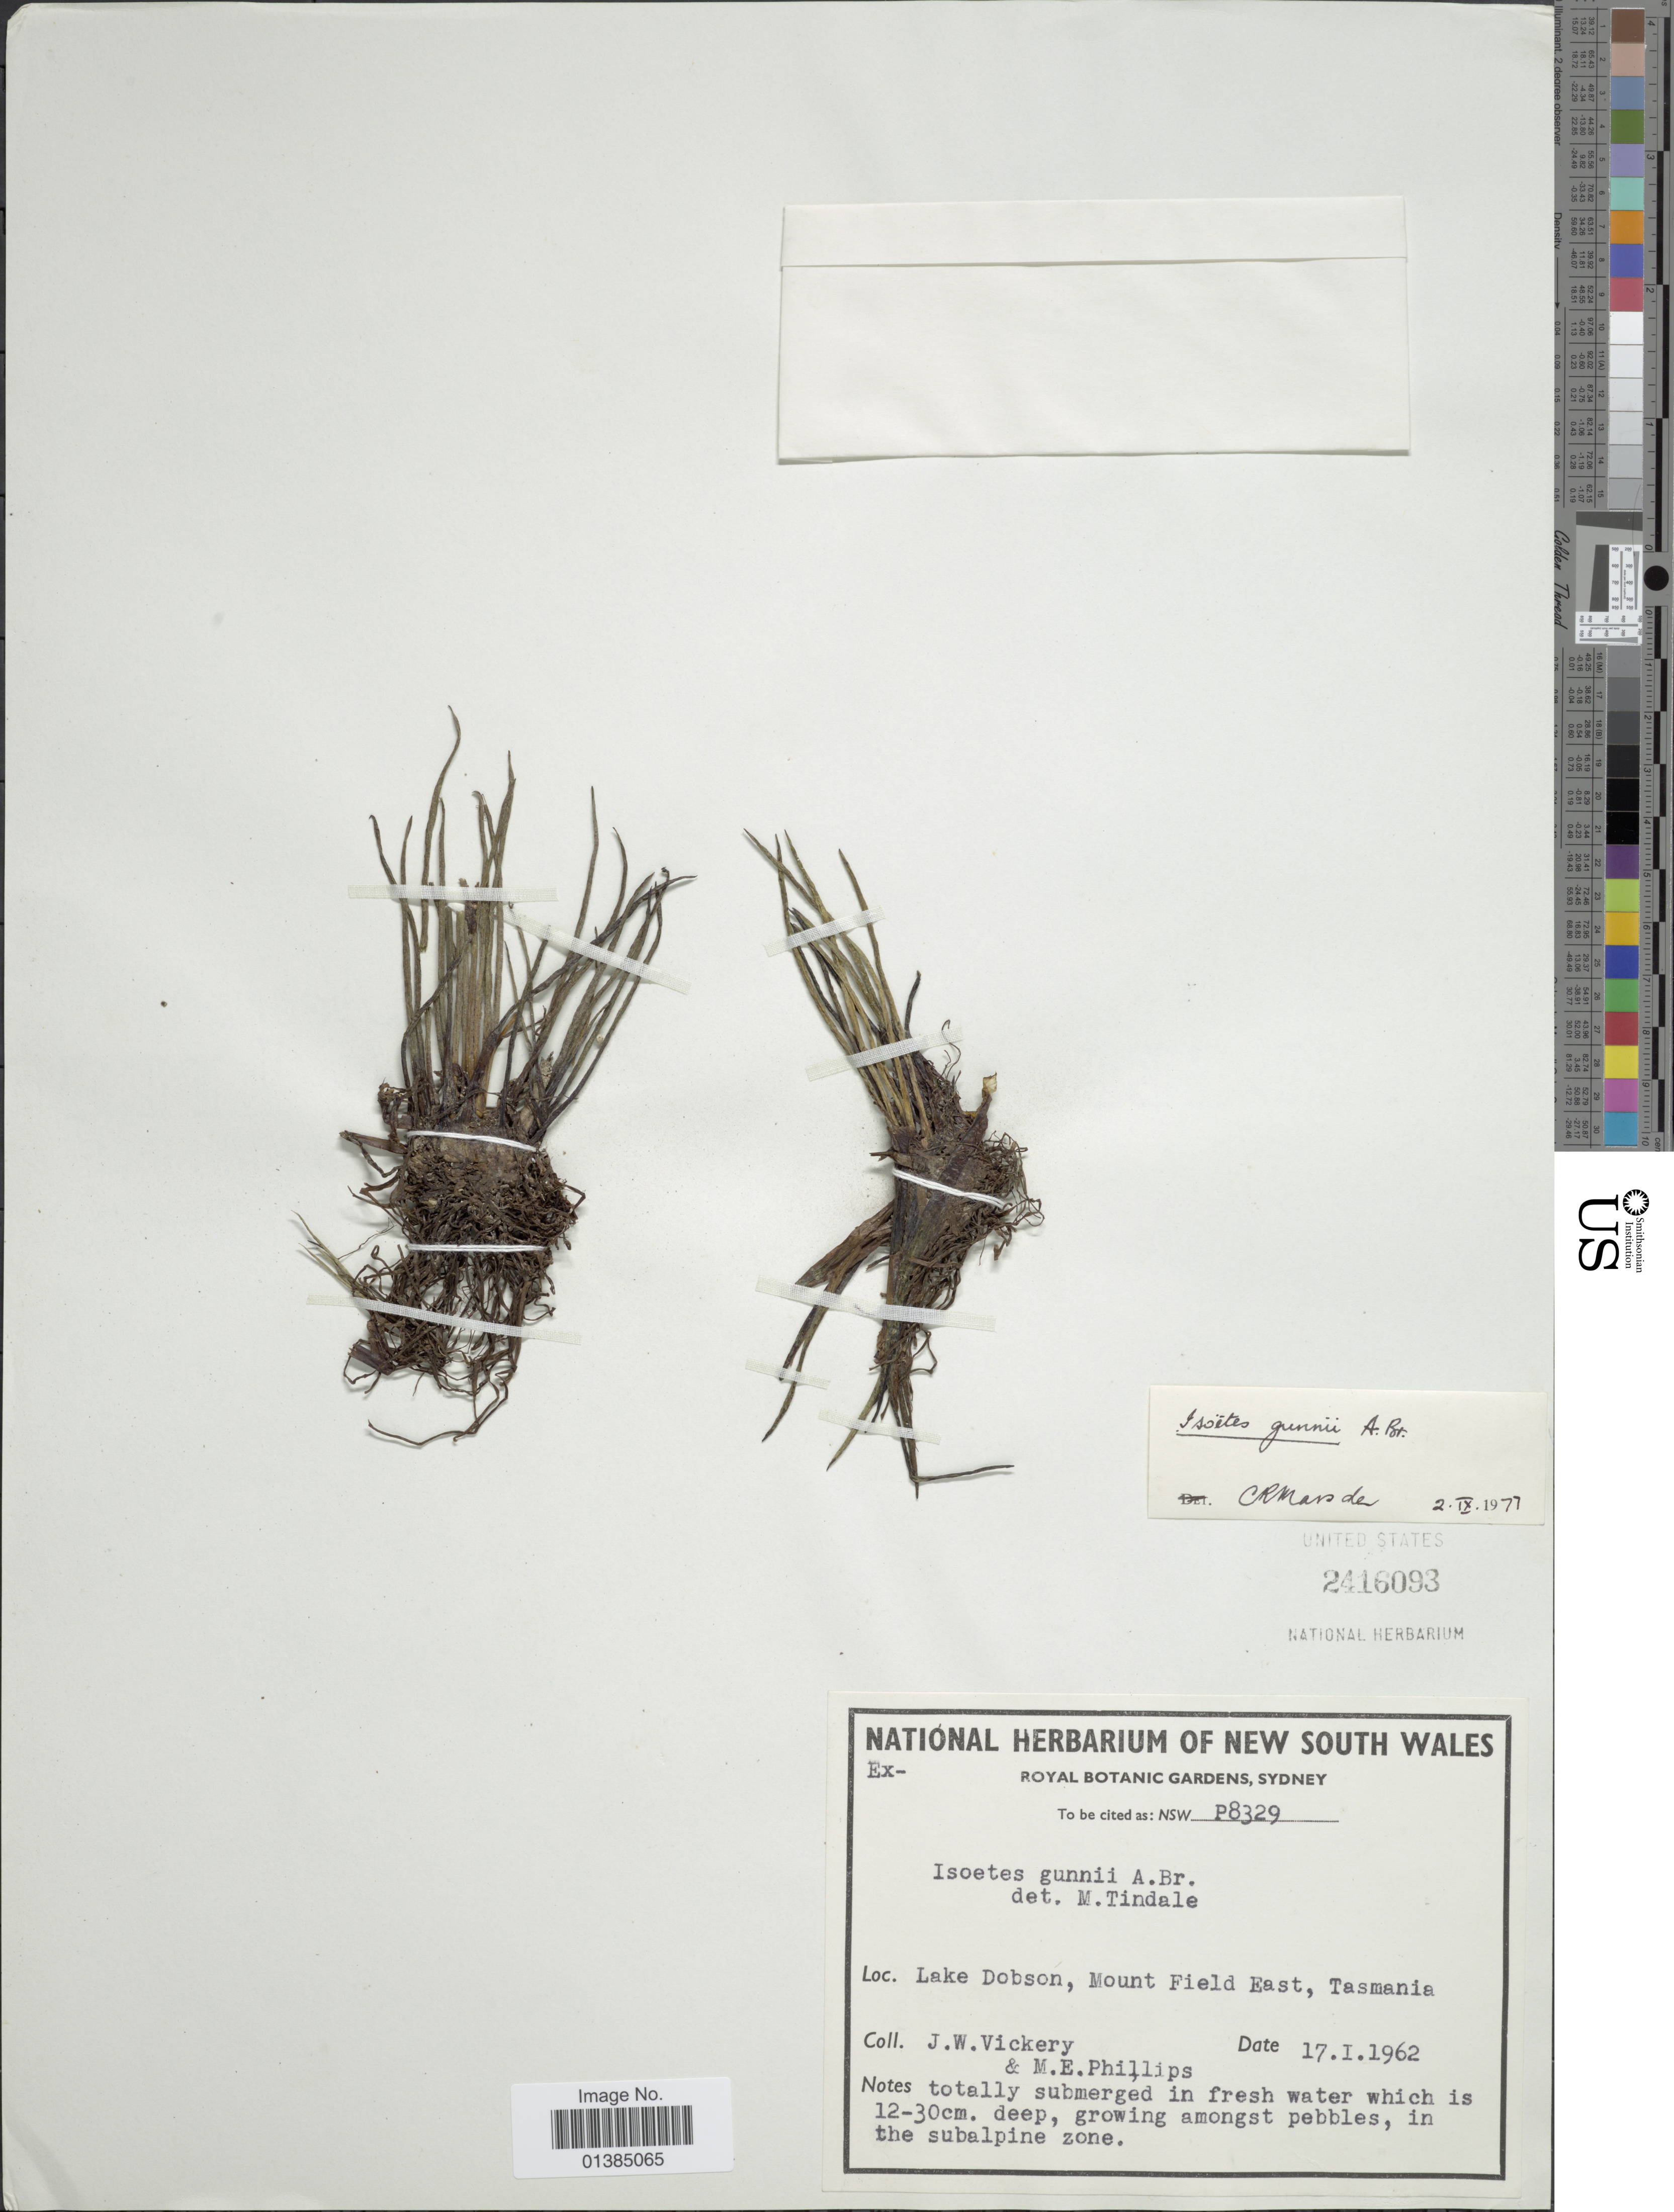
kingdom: Plantae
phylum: Tracheophyta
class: Lycopodiopsida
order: Isoetales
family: Isoetaceae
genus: Isoetes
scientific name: Isoetes gunnii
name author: A. Braun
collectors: J. Vickery & M. Phillips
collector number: P8329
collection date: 1962-01-17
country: Australia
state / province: Tasmania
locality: Lake Dobson, Mount Field East.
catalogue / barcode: US 2416093